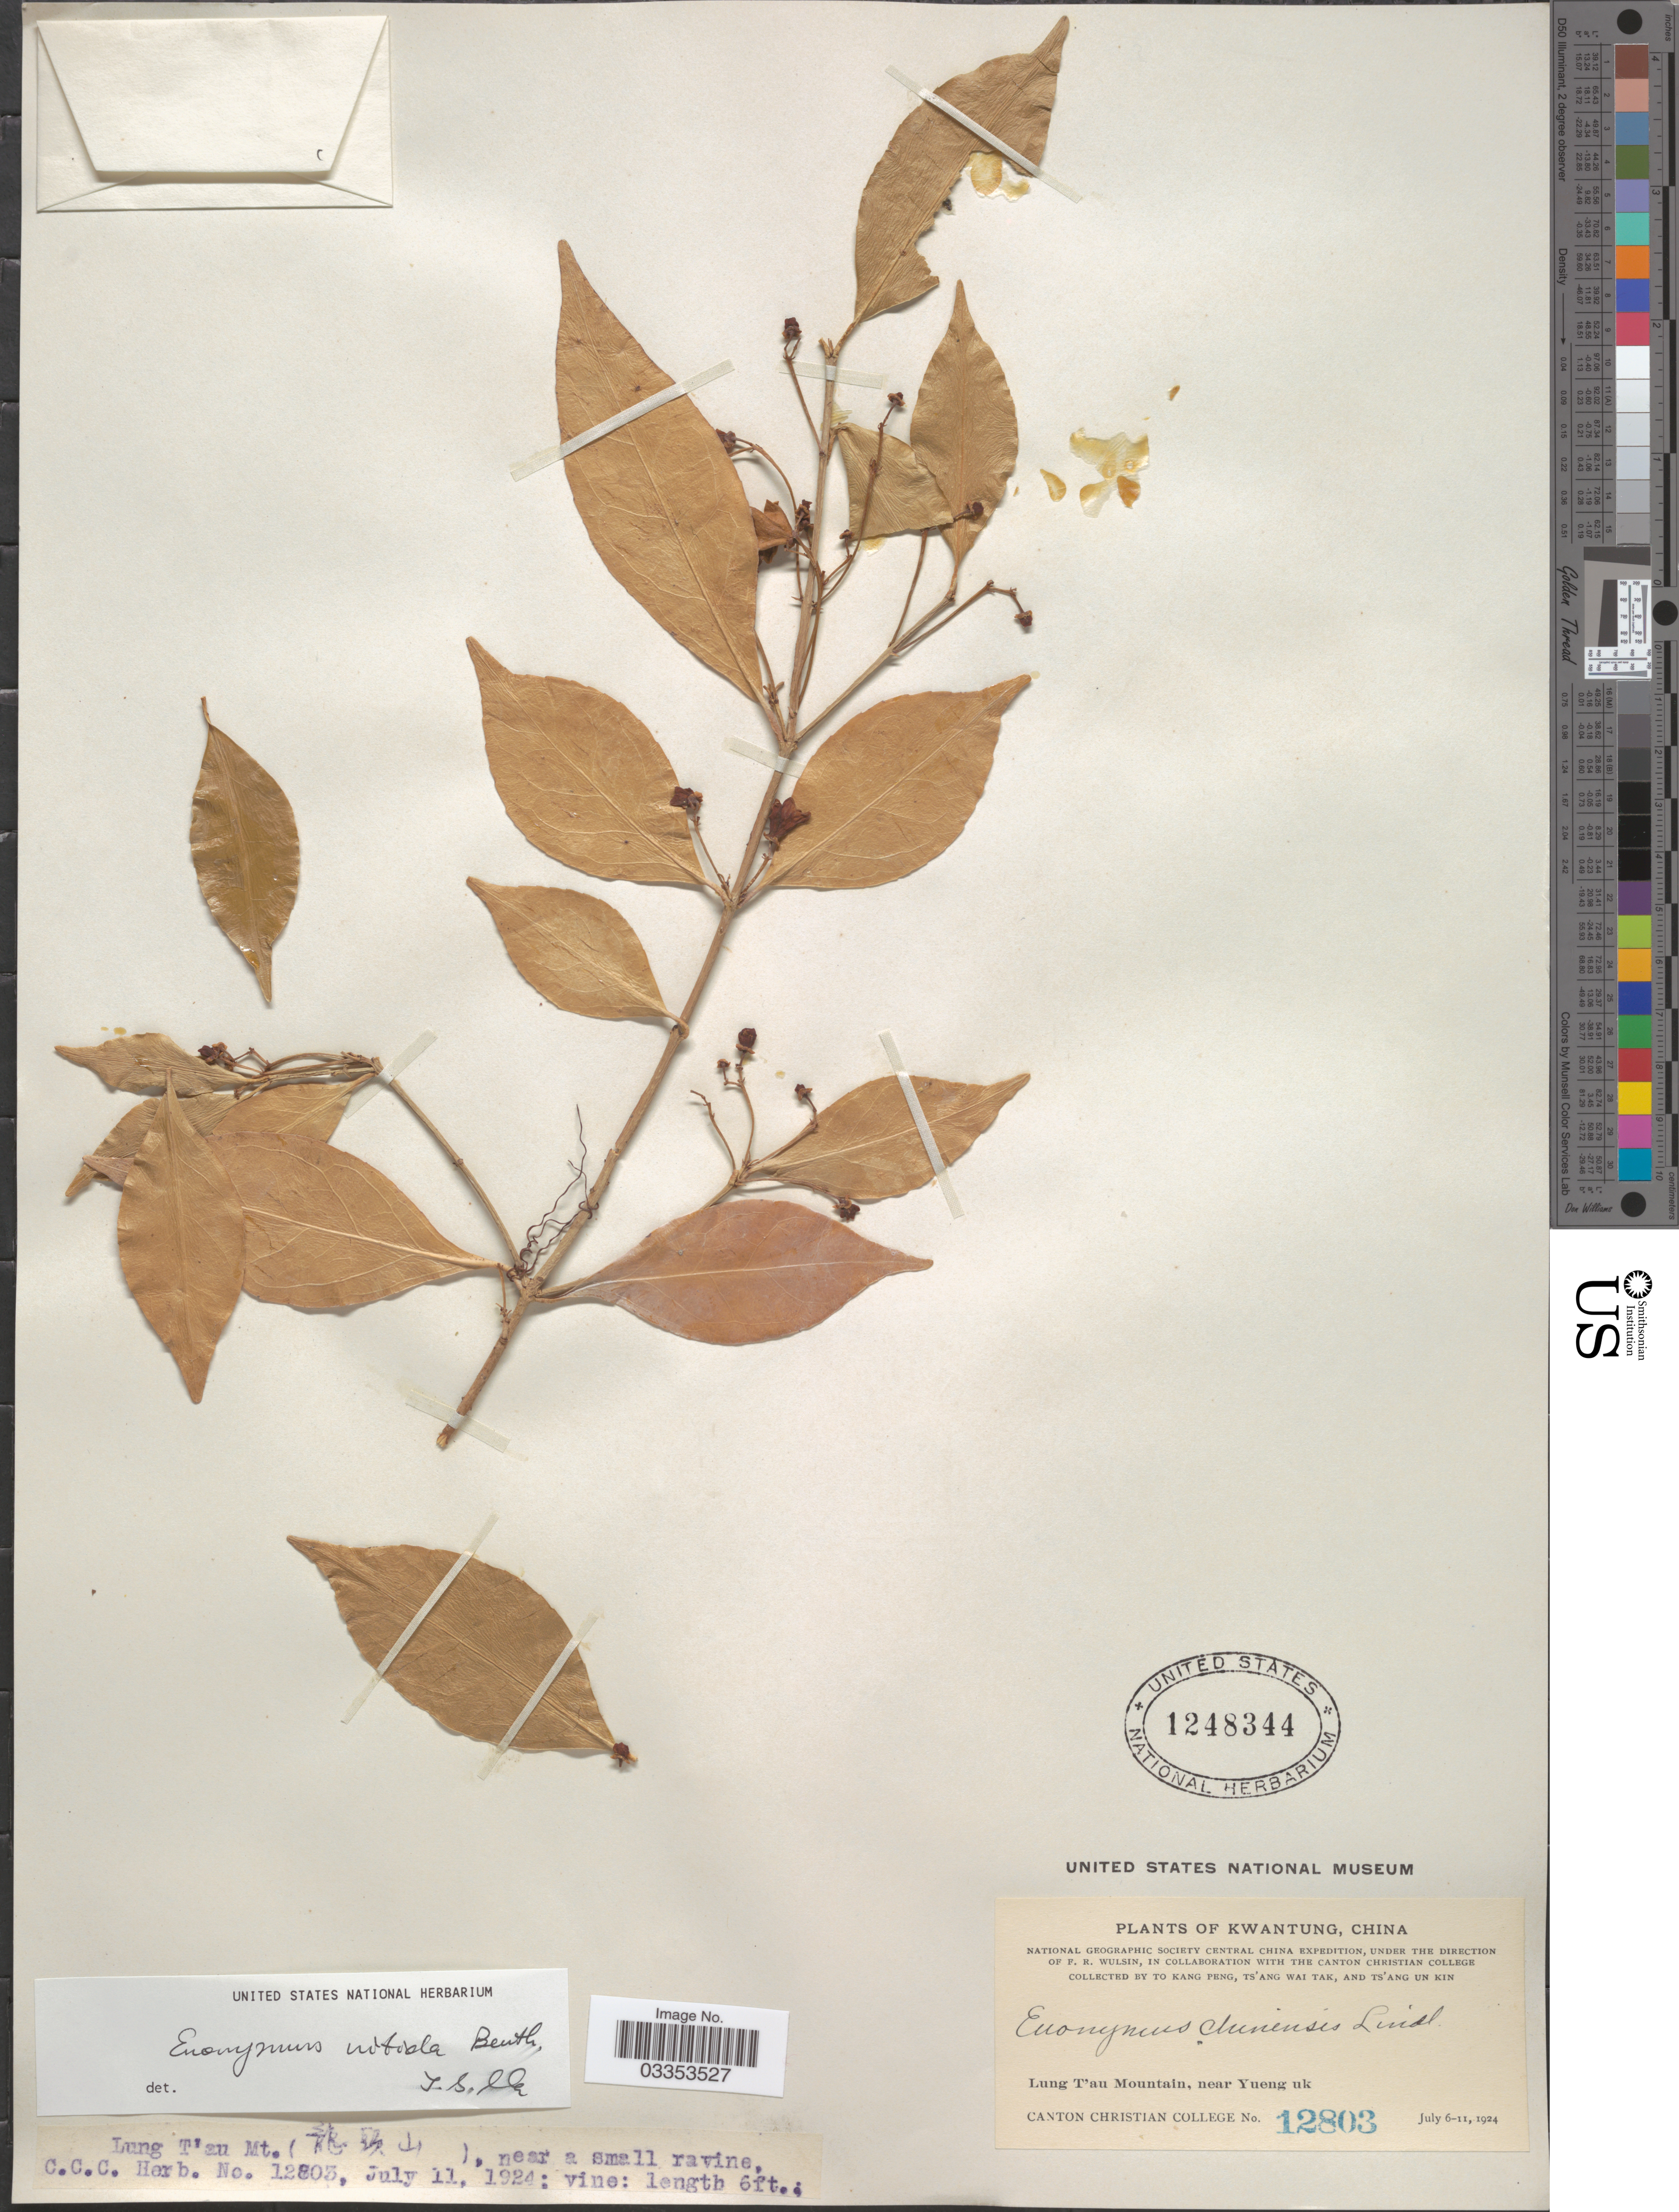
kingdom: Plantae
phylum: Tracheophyta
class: Magnoliopsida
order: Celastrales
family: Celastraceae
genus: Euonymus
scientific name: Euonymus nitidus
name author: Benth.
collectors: Kang Peng To, W. T. Tsang & Ts' Ang Un Kin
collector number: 12803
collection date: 1924-06-11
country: China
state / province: Guangdong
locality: Kwangtung. Lung T'au Mountain, near Yeung uk.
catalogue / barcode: US 1248344